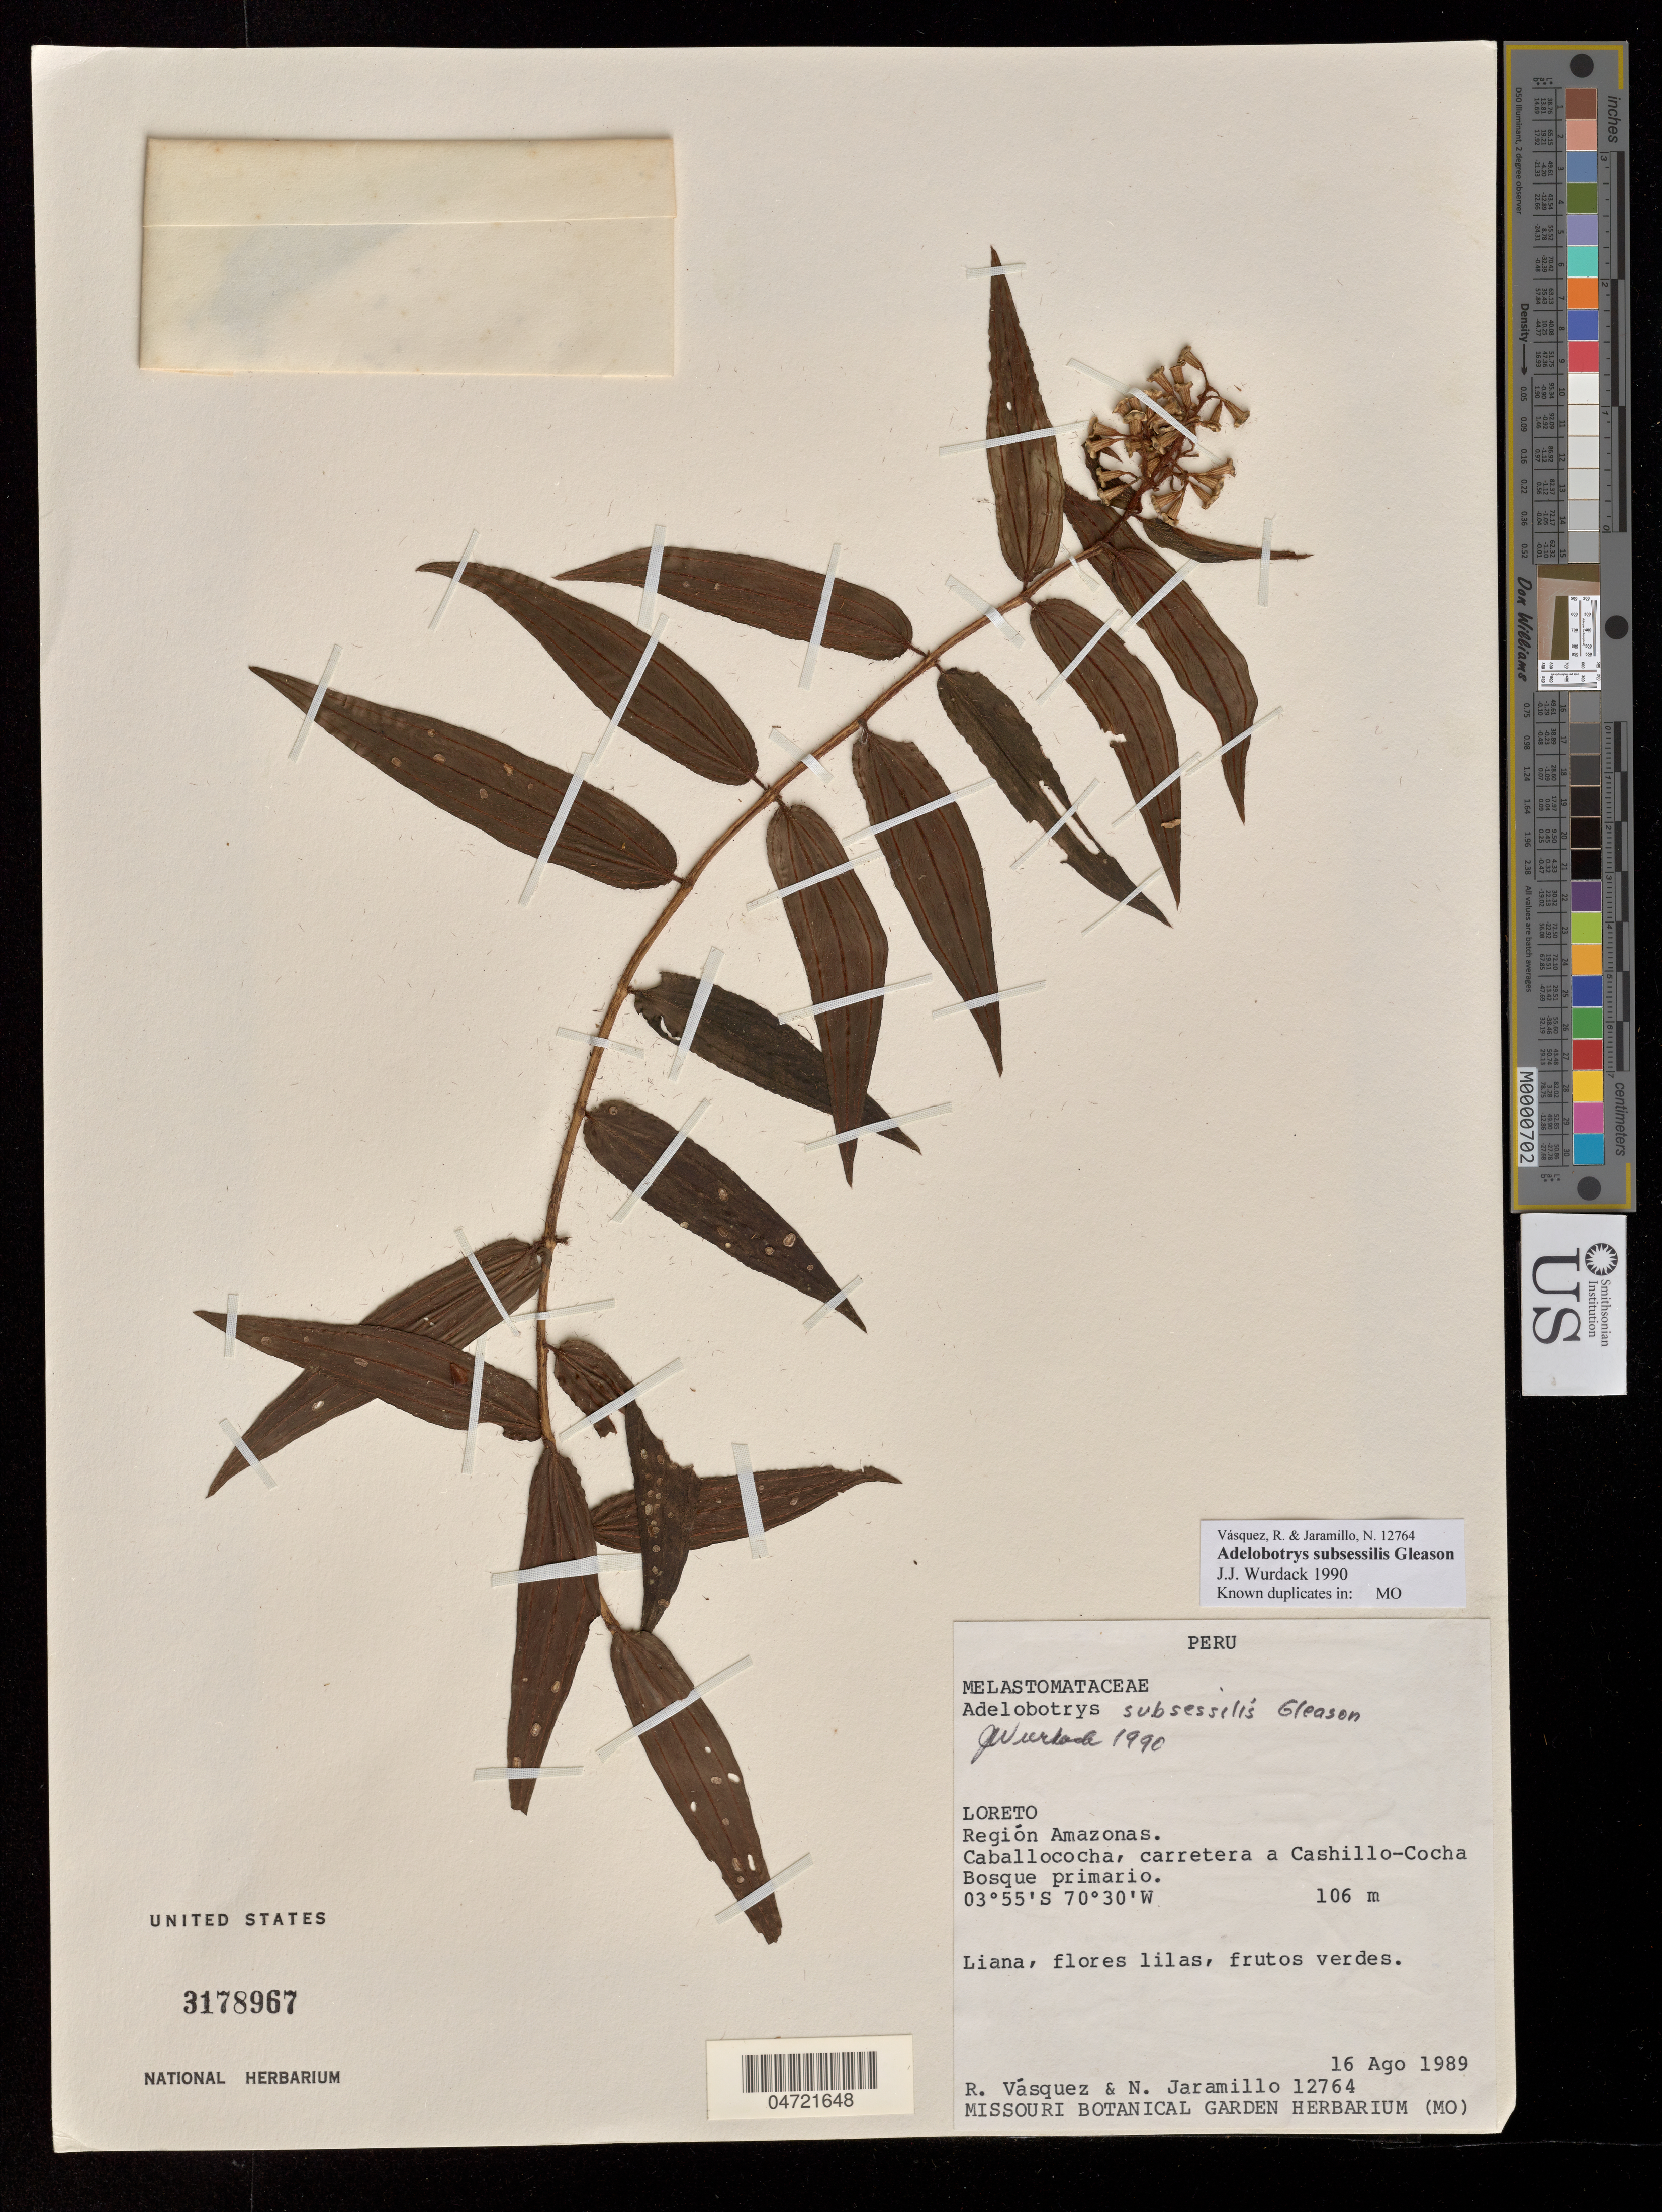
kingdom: Plantae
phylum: Tracheophyta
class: Magnoliopsida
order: Myrtales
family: Melastomataceae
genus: Adelobotrys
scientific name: Adelobotrys subsessilis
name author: Gleason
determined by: Wurdack, John J., (US), US (UNITED STATES)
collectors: R. Vásquez & N. Jaramillo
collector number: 12764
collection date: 1989-08-16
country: Peru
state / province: Loreto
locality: Región Amazonas. Caballococha, carretera a Cashillo-Cocha.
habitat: Bosque primario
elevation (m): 106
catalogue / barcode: US 3178967